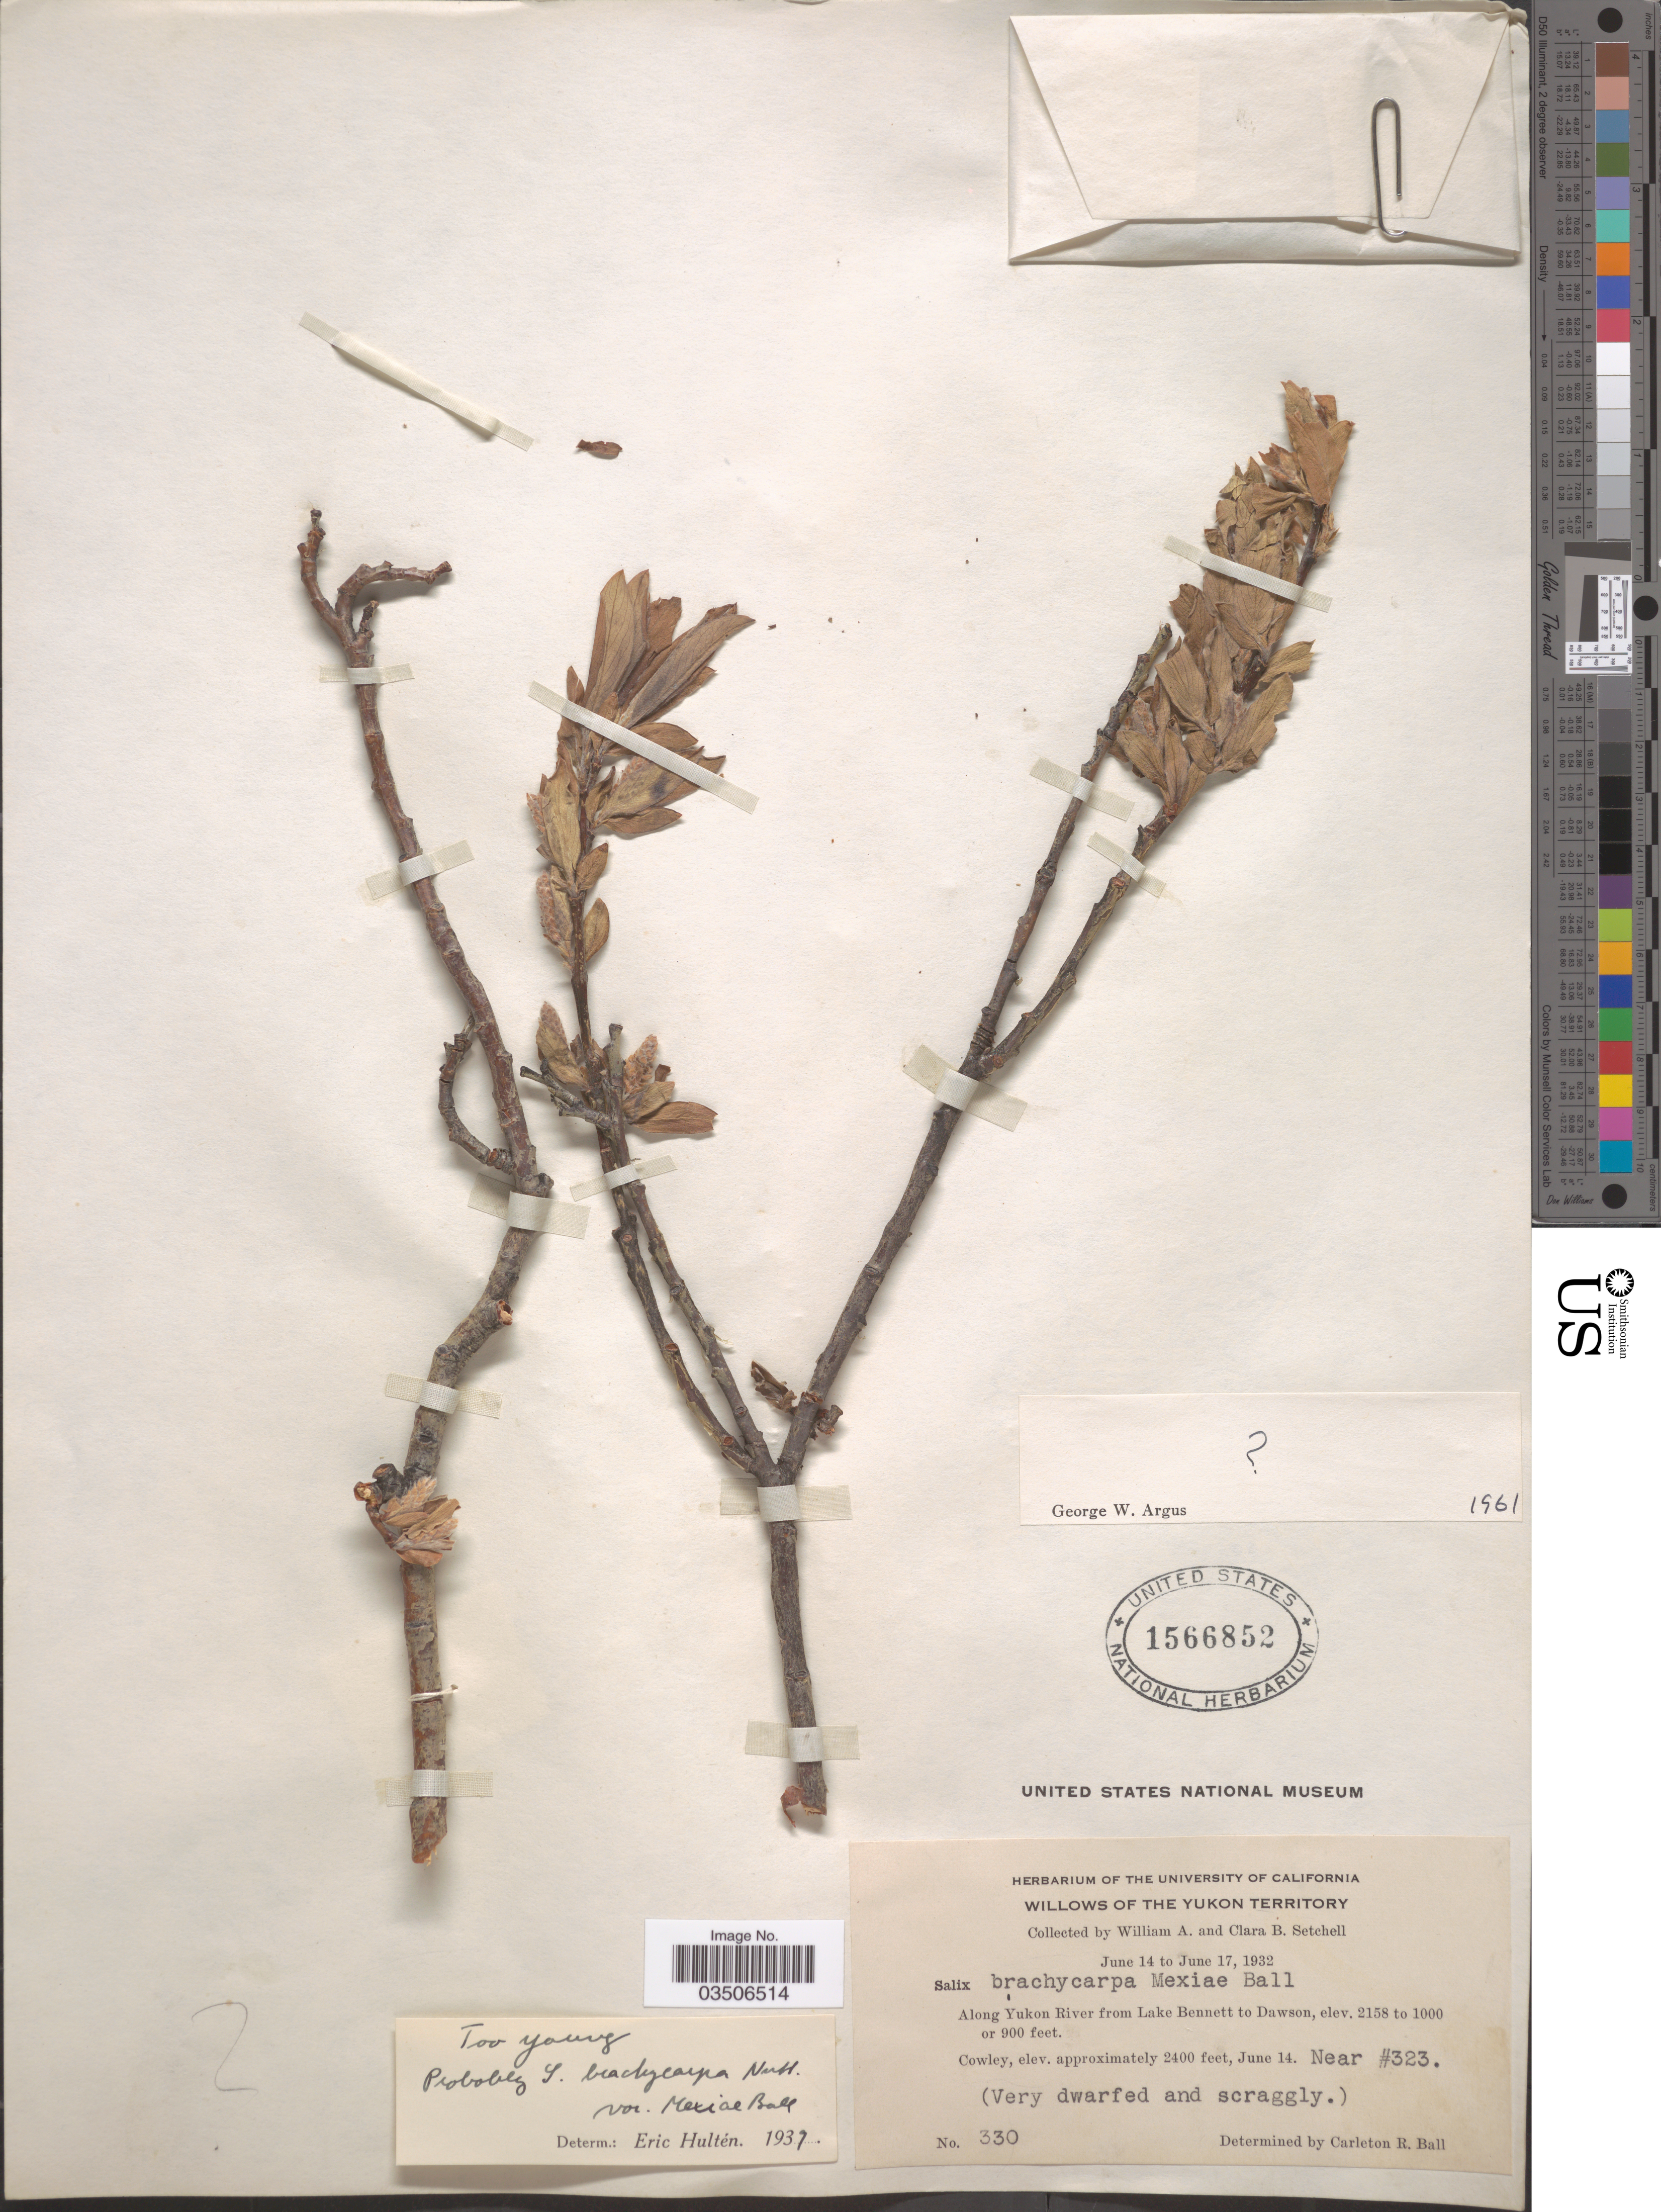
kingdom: Plantae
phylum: Tracheophyta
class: Magnoliopsida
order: Malpighiales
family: Salicaceae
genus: Salix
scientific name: Salix cordata x S. sericea Marshall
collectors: W. Setchell & C. B. Setchell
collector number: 330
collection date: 1932-06-14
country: Canada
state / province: Yukon Territory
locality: Along Yukon River from Lake Bennett to Dawson. Cowley.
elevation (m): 274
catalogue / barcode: US 1566852